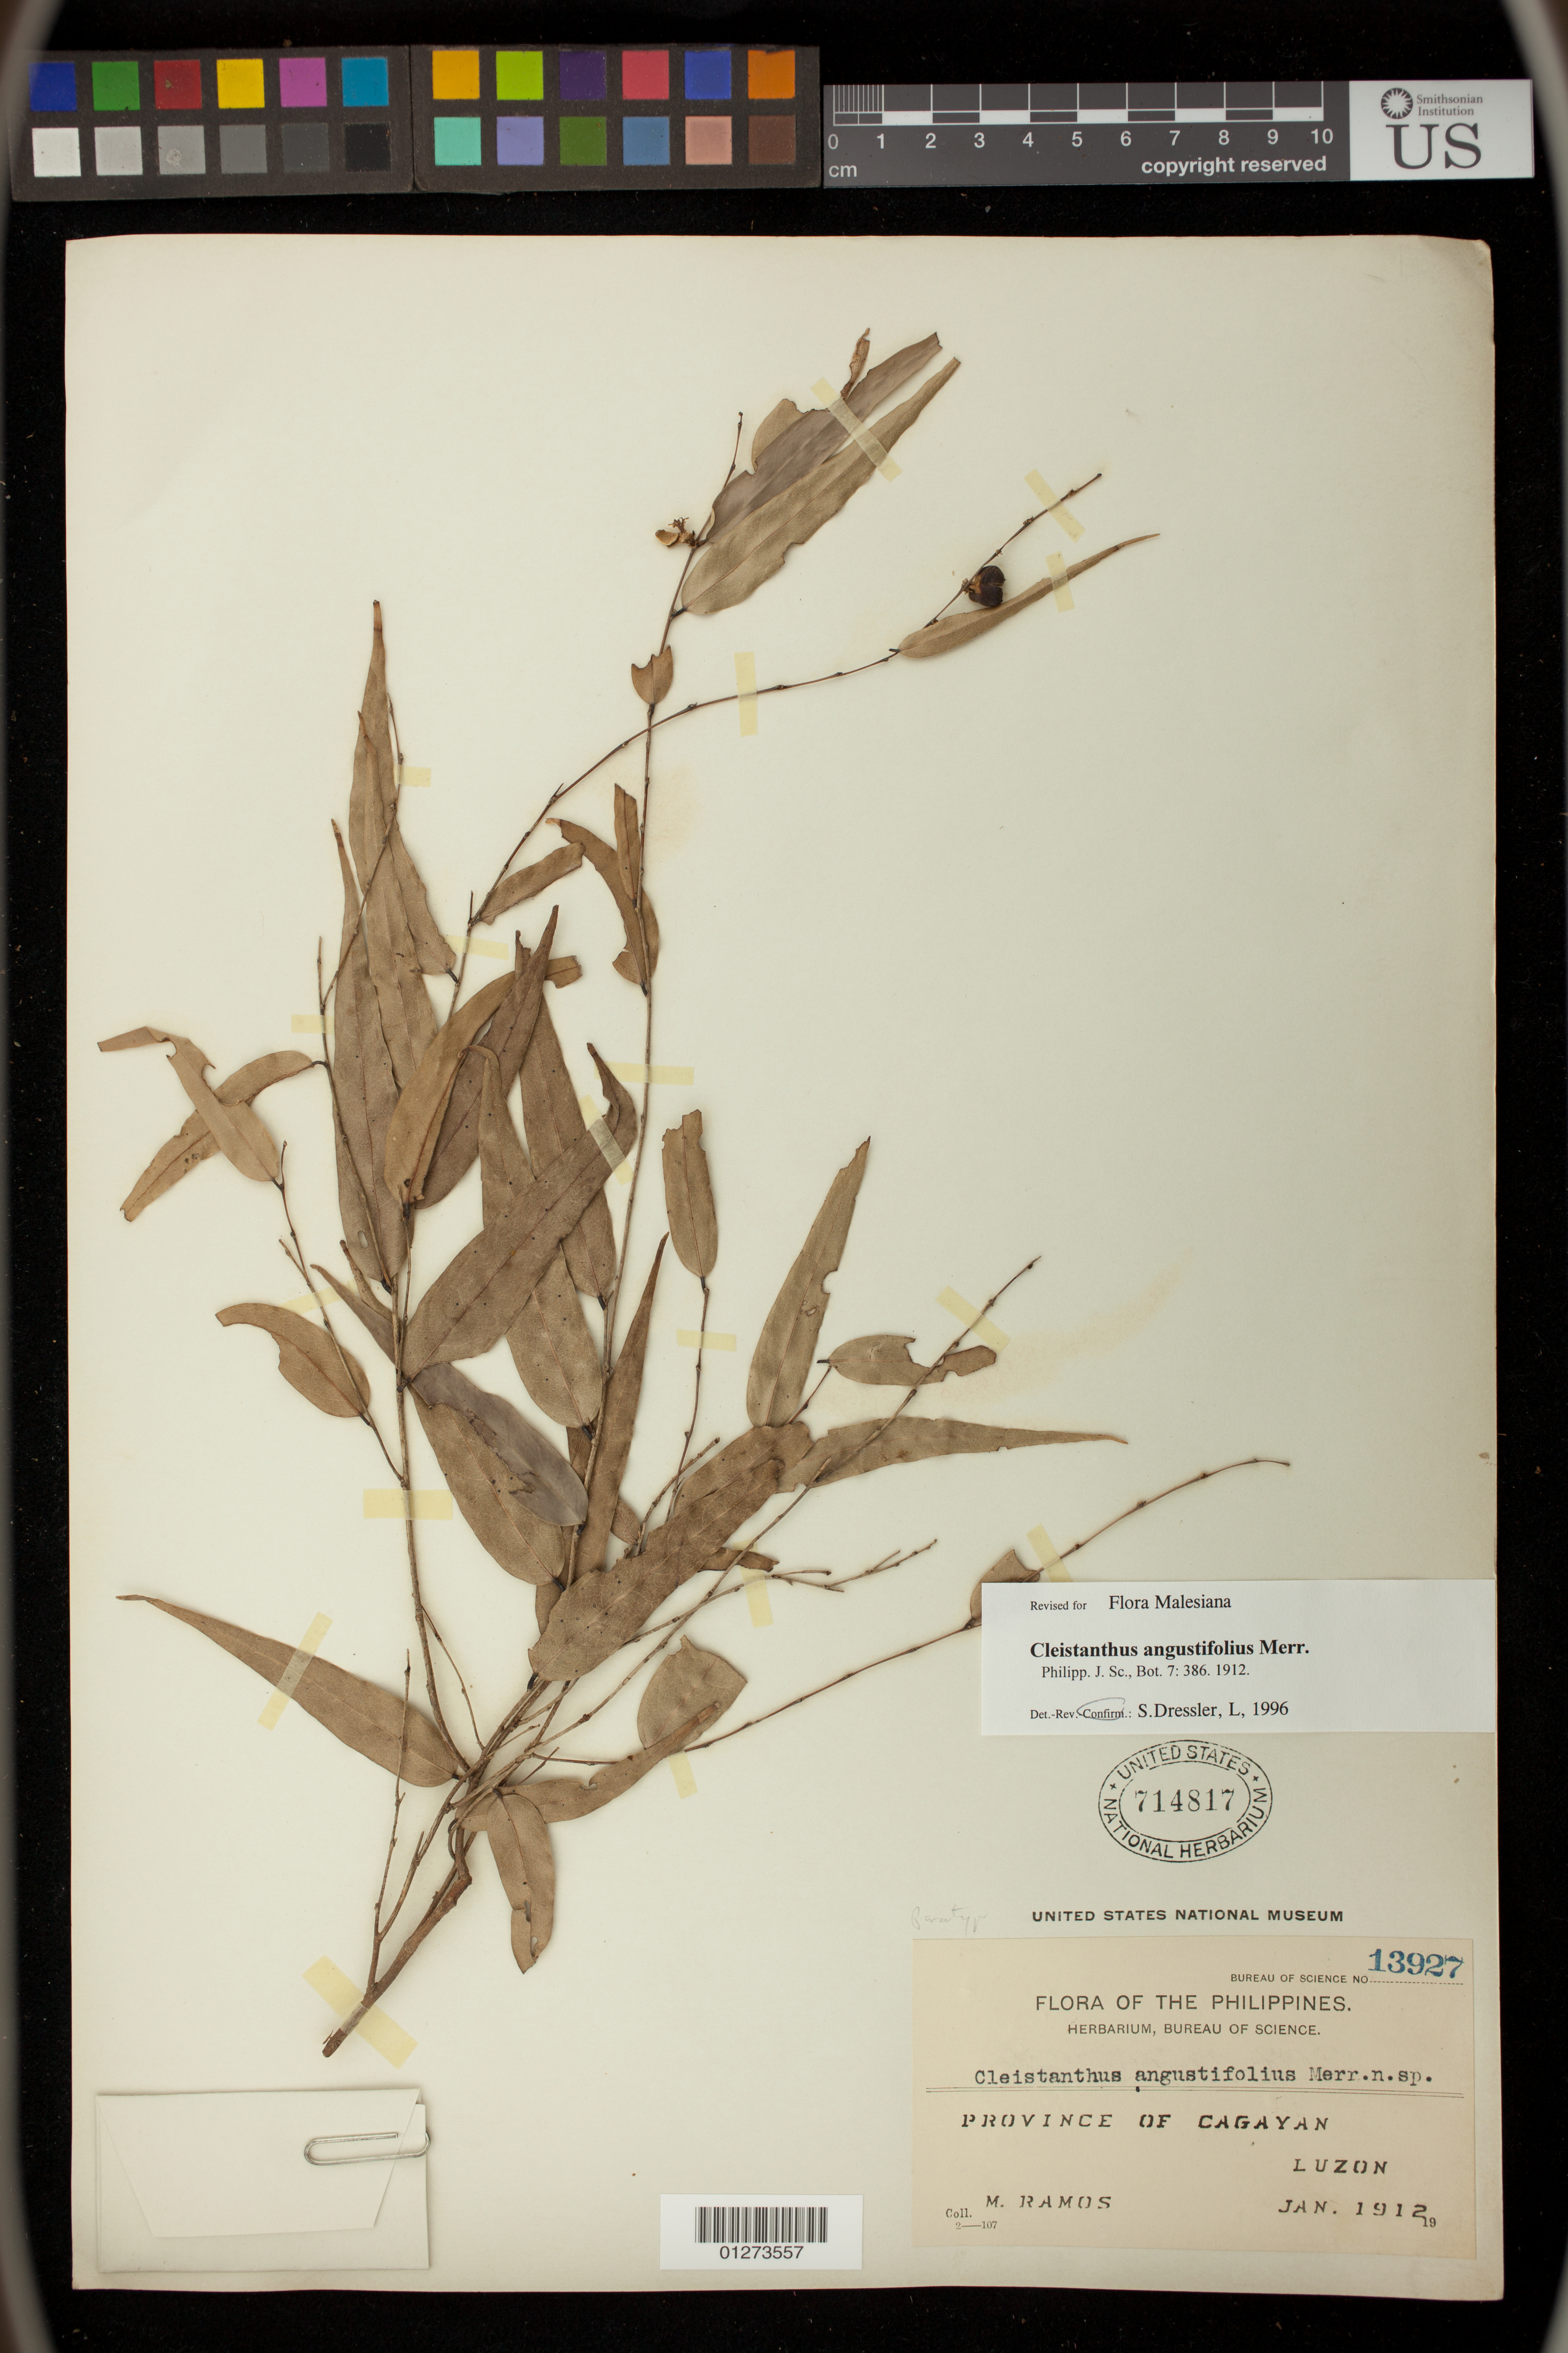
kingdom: Plantae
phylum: Tracheophyta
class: Magnoliopsida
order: Malpighiales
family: Phyllanthaceae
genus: Cleistanthus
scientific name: Cleistanthus angustifolius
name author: Merr.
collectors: M. Ramos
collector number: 13927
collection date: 1912-01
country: Philippines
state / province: Cagayan Valley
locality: Luzon Island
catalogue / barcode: US 714817